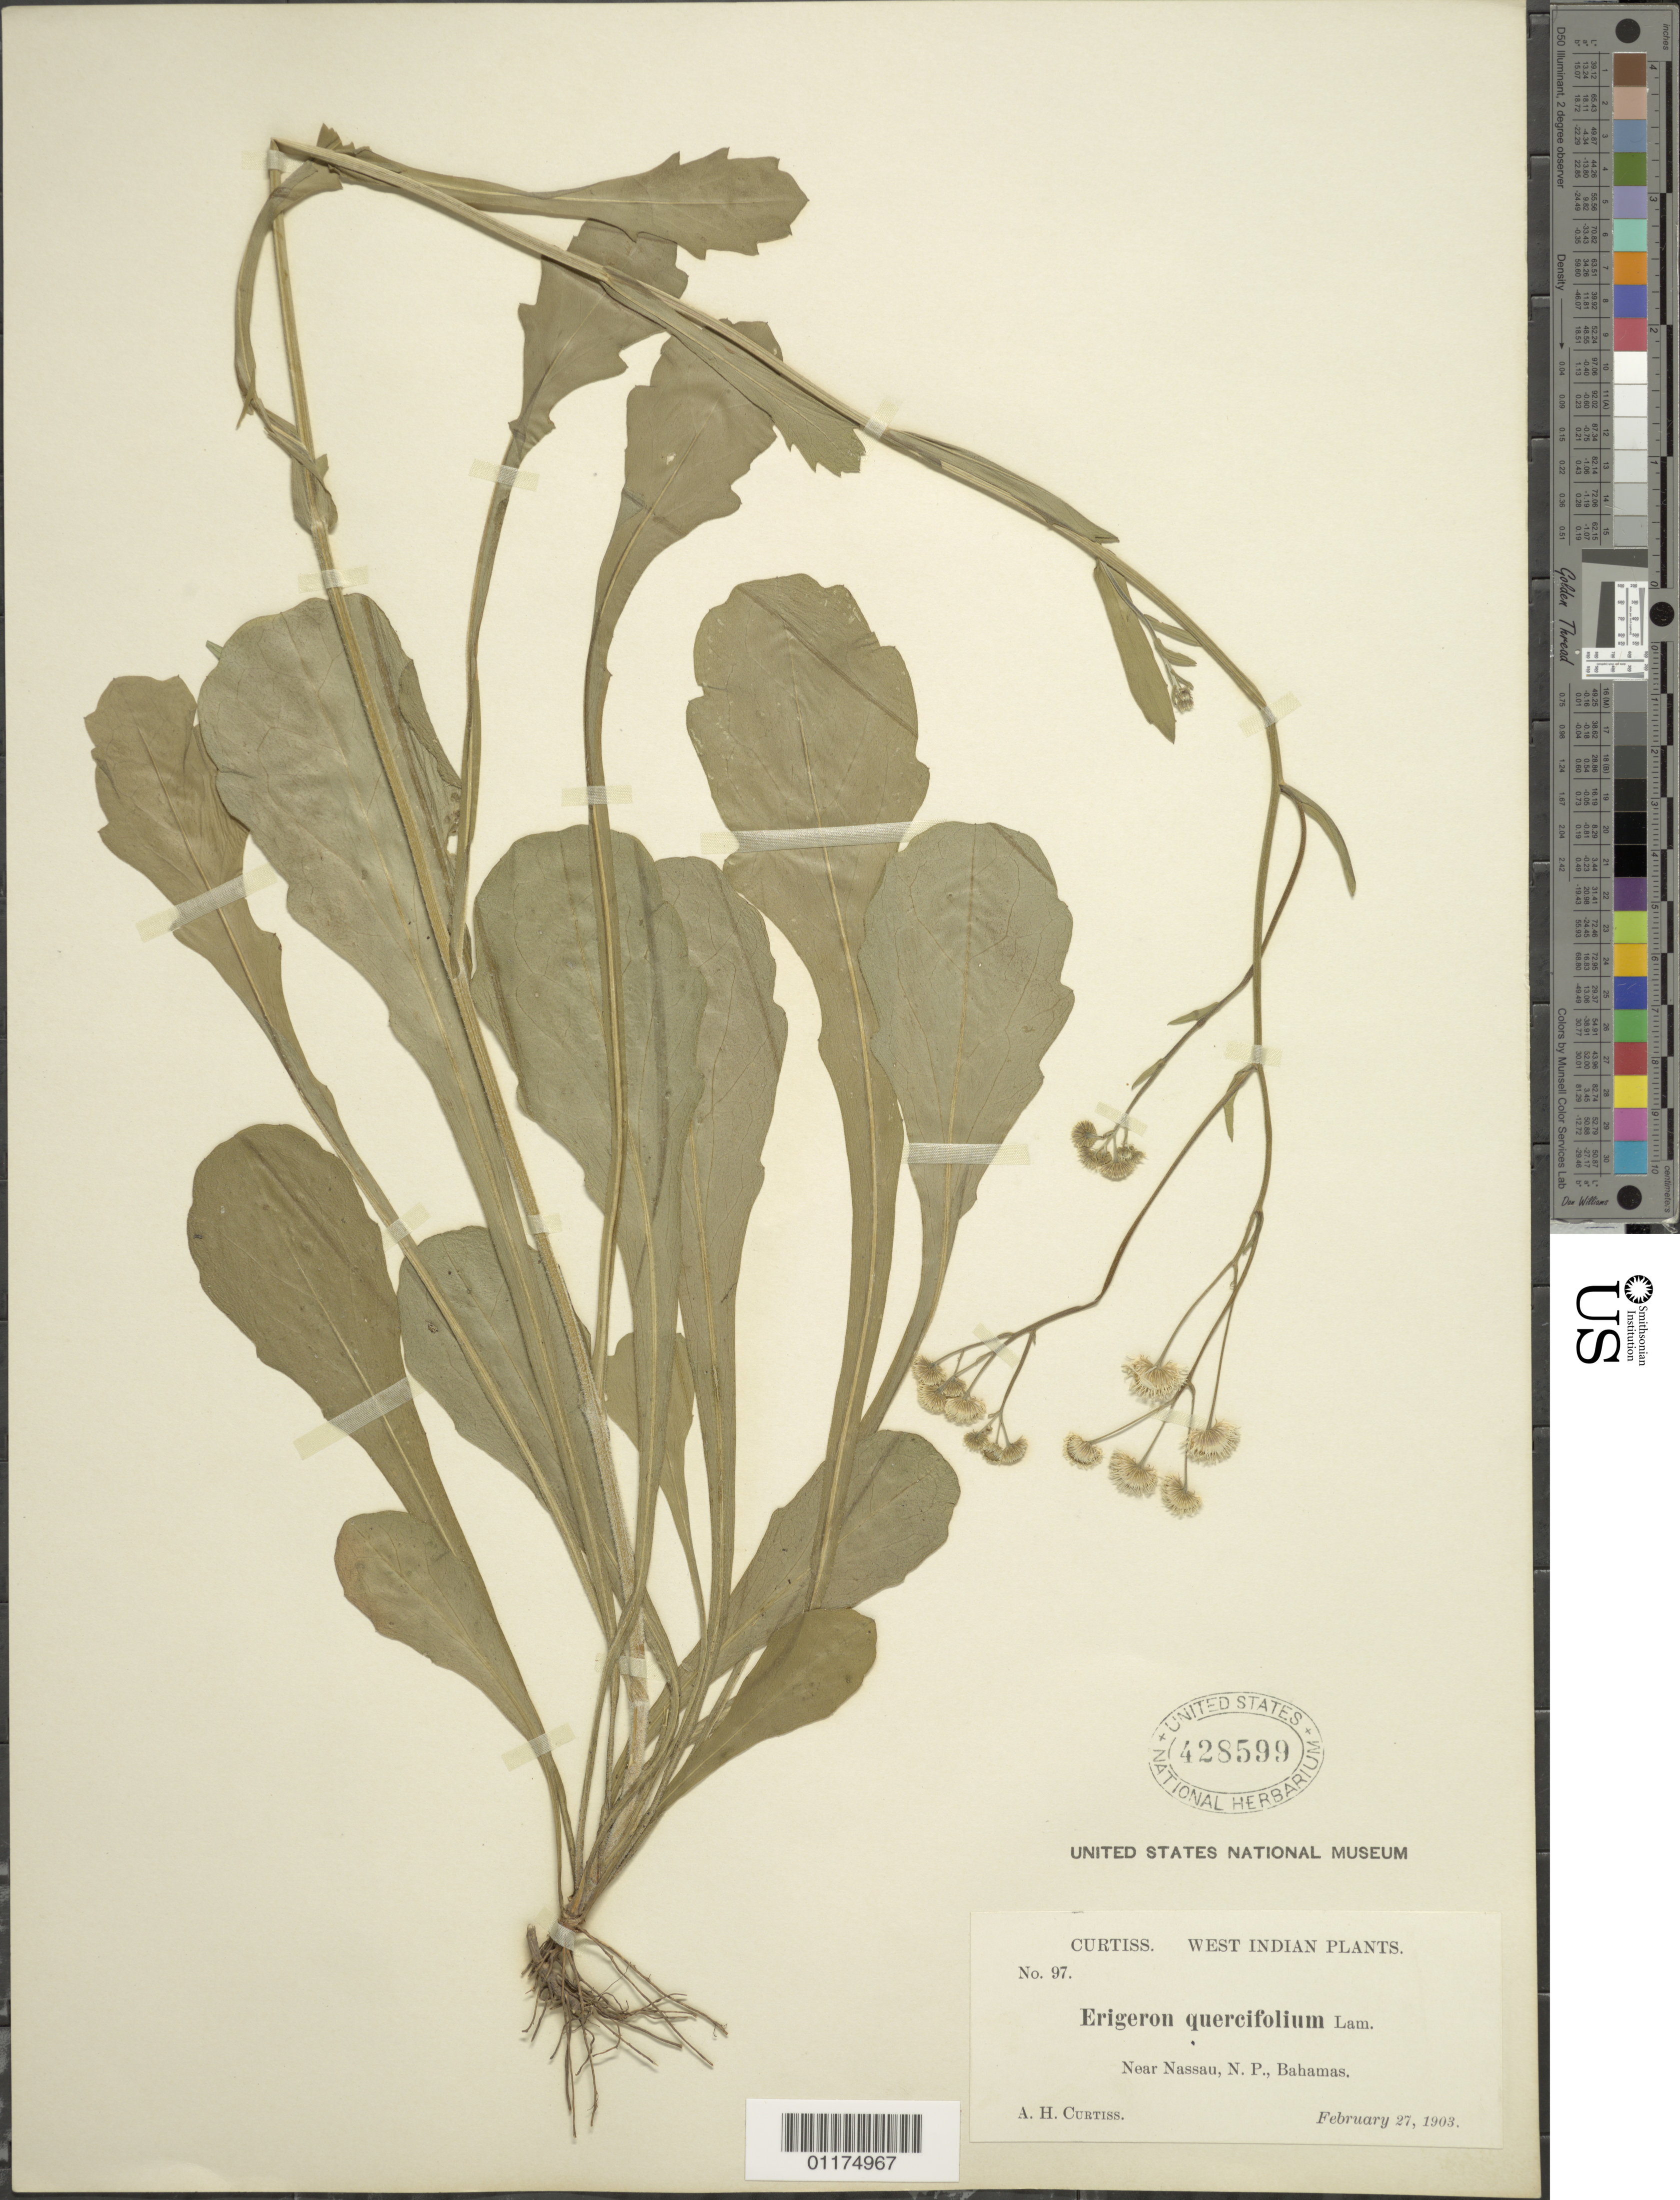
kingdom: Plantae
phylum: Tracheophyta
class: Magnoliopsida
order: Asterales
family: Asteraceae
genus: Erigeron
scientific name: Erigeron quercifolius Lam.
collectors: A. H. Curtiss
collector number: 97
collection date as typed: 27 Feb 1903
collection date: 1903-02-27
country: Bahamas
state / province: New Providence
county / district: Nassau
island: New Providence I.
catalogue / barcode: US 428599